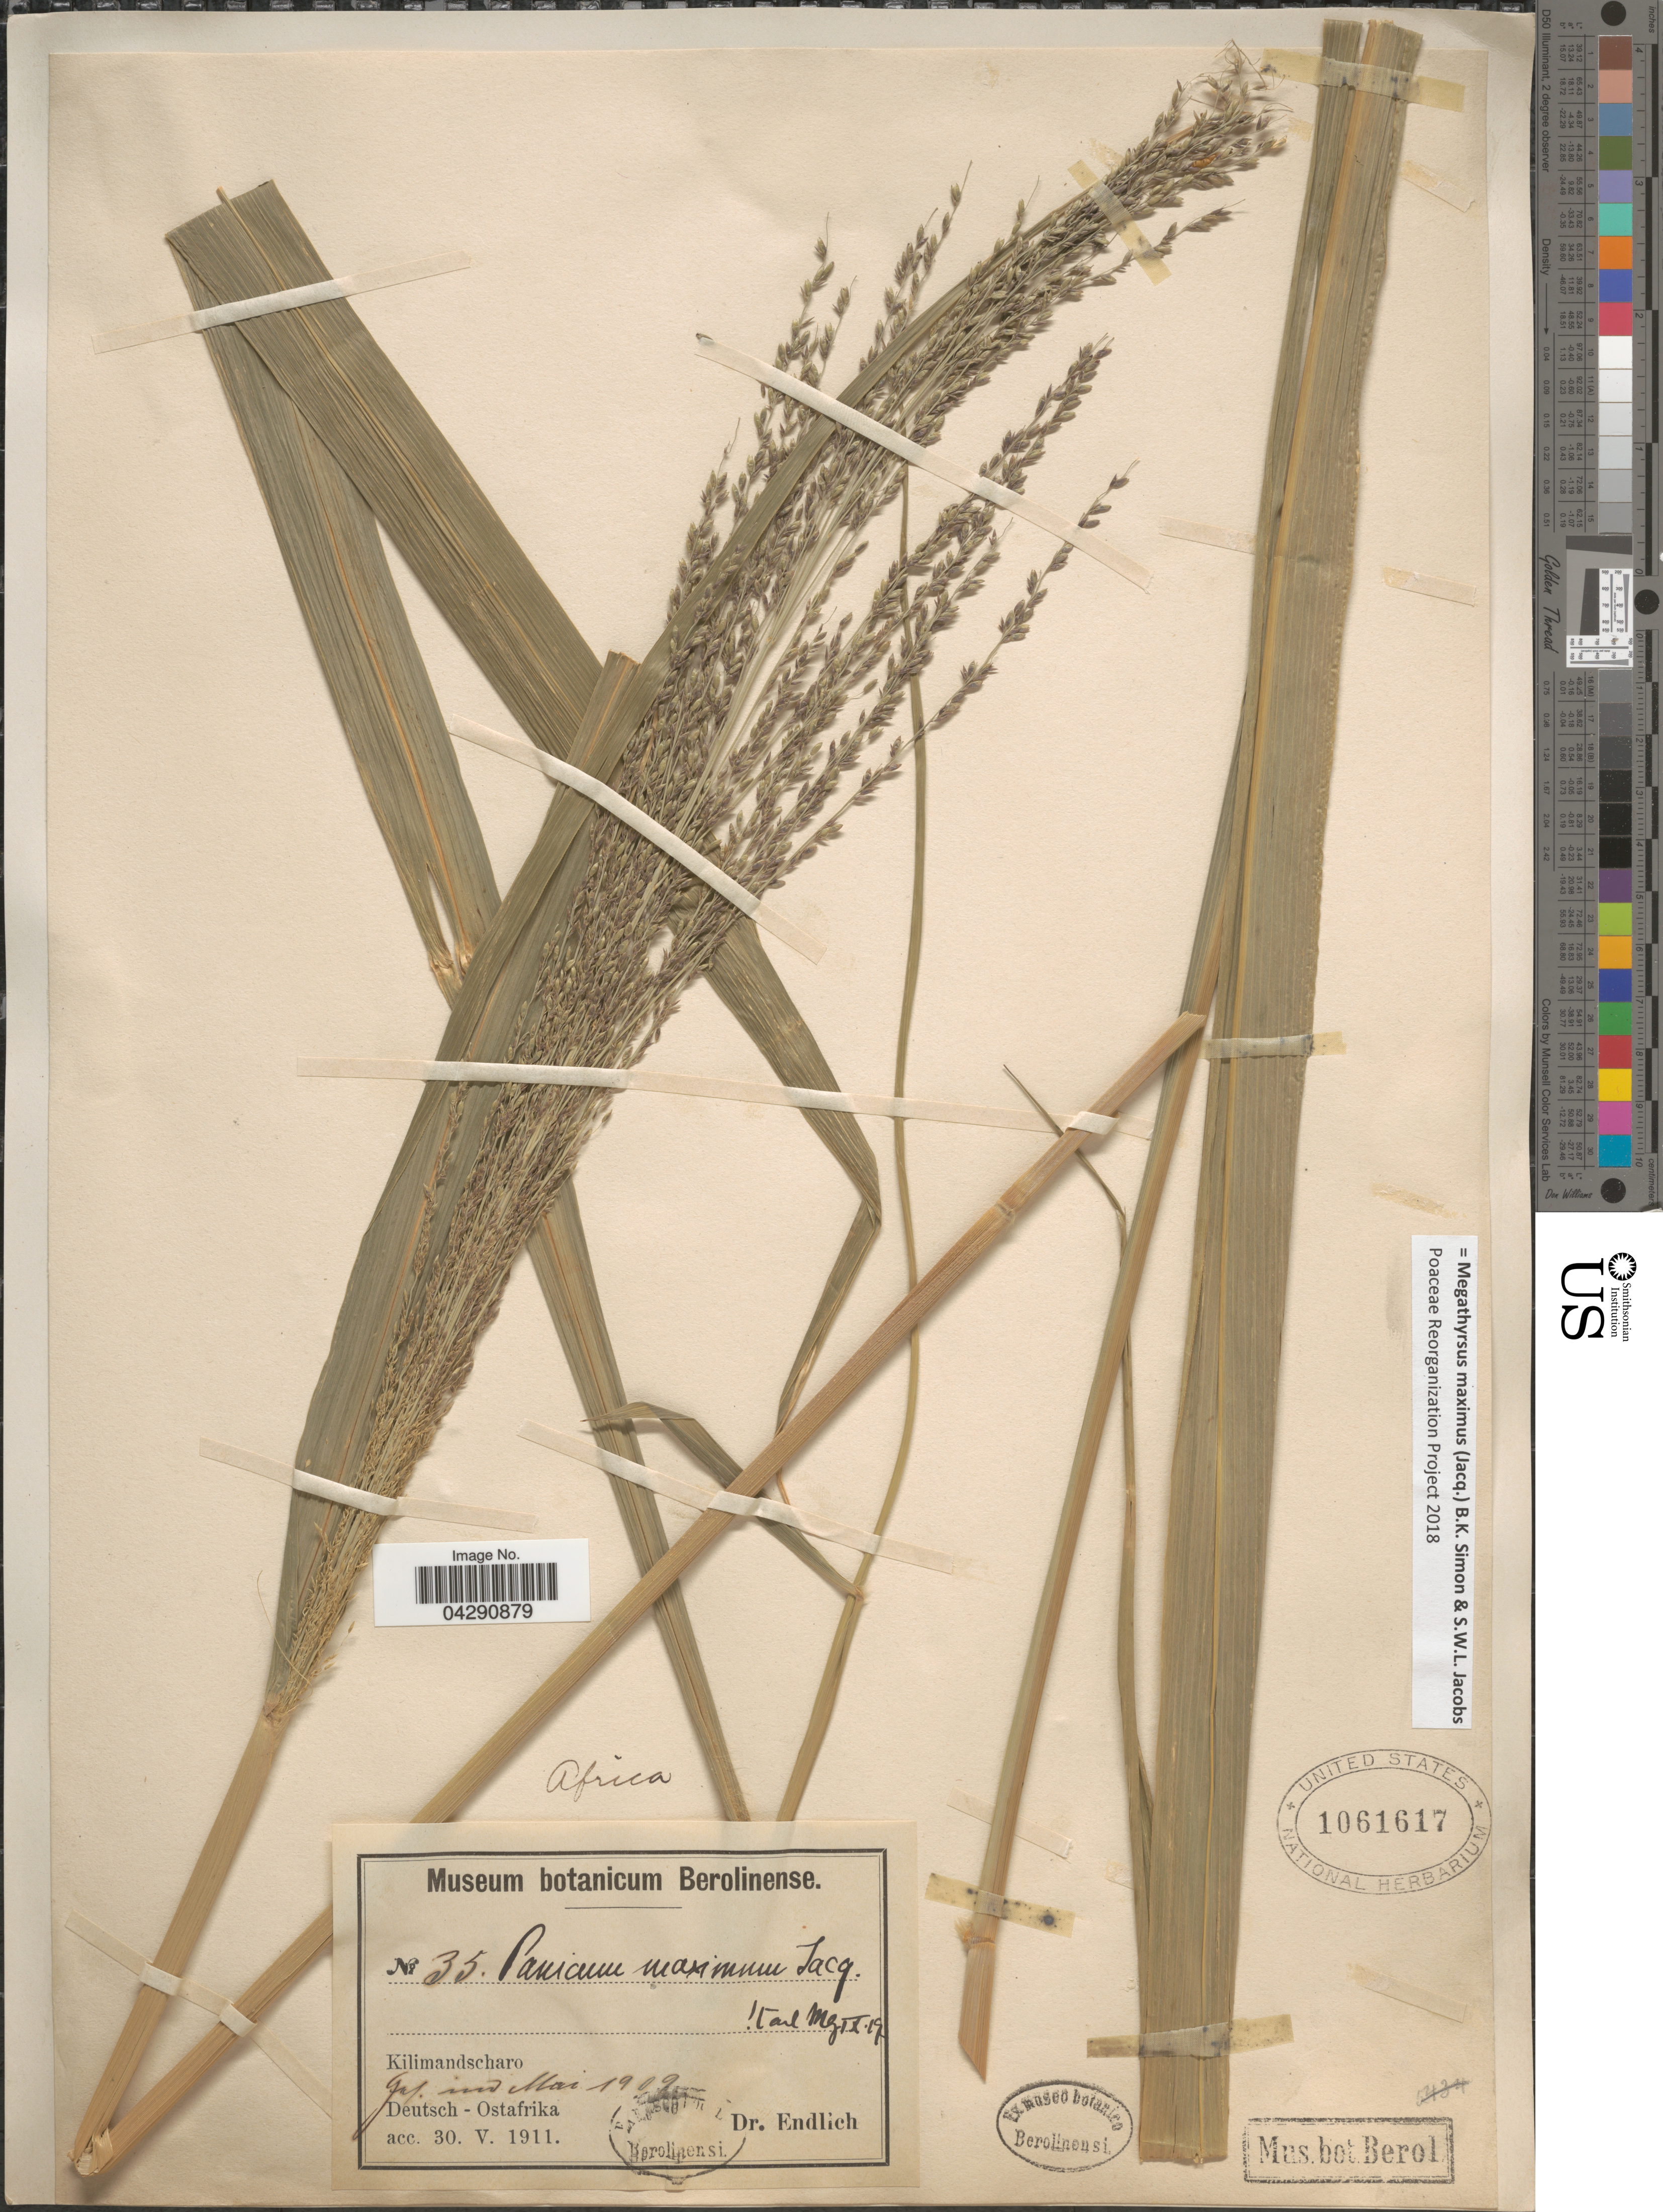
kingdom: Plantae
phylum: Tracheophyta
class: Liliopsida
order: Poales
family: Poaceae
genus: Megathyrsus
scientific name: Megathyrsus maximus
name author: (Jacq.) B.K. Simon & S.W.L. Jacobs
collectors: Endlich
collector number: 35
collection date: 1909-05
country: Tanzania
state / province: Kilimanjaro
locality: Kilimandscharo. Deutsch - Ostafrika.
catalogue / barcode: US 1061617